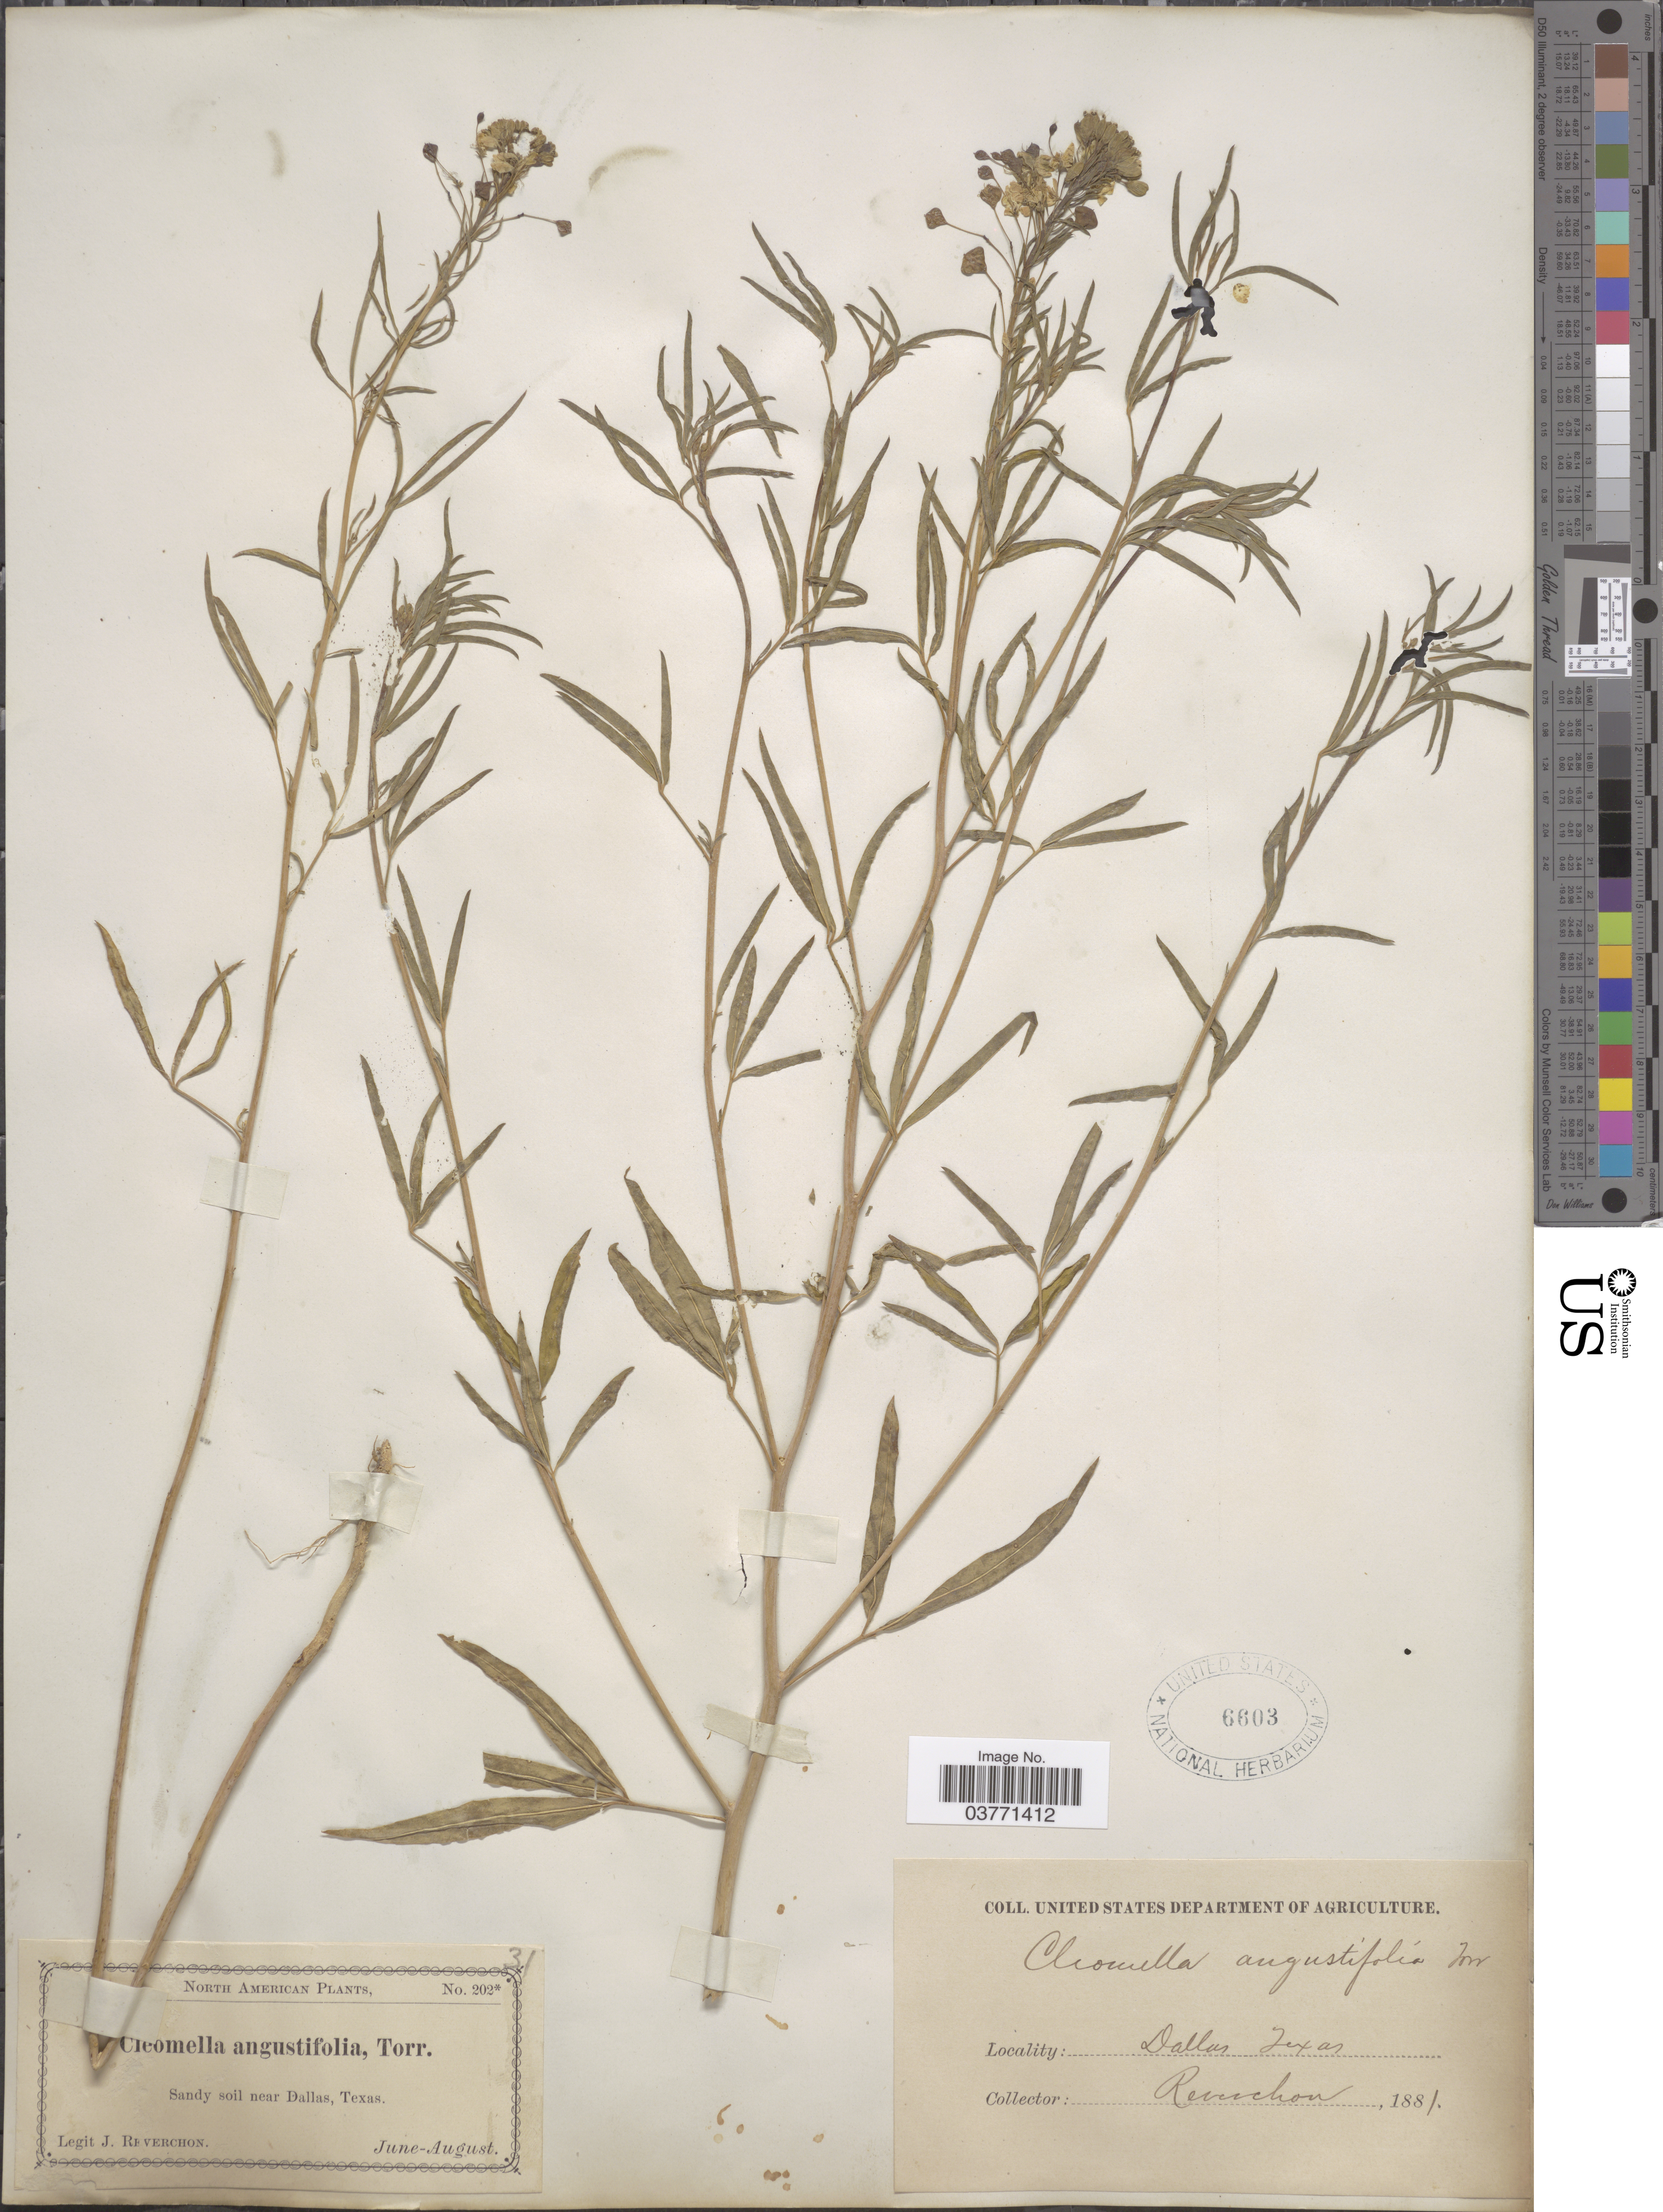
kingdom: Plantae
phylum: Tracheophyta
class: Magnoliopsida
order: Brassicales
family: Cleomaceae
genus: Cleomella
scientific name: Cleomella angustifolia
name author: Torr.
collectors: J. Reverchon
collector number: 202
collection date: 1881-06/1881-08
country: United States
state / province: Texas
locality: Sandy soil near Dallas.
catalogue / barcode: US 6603